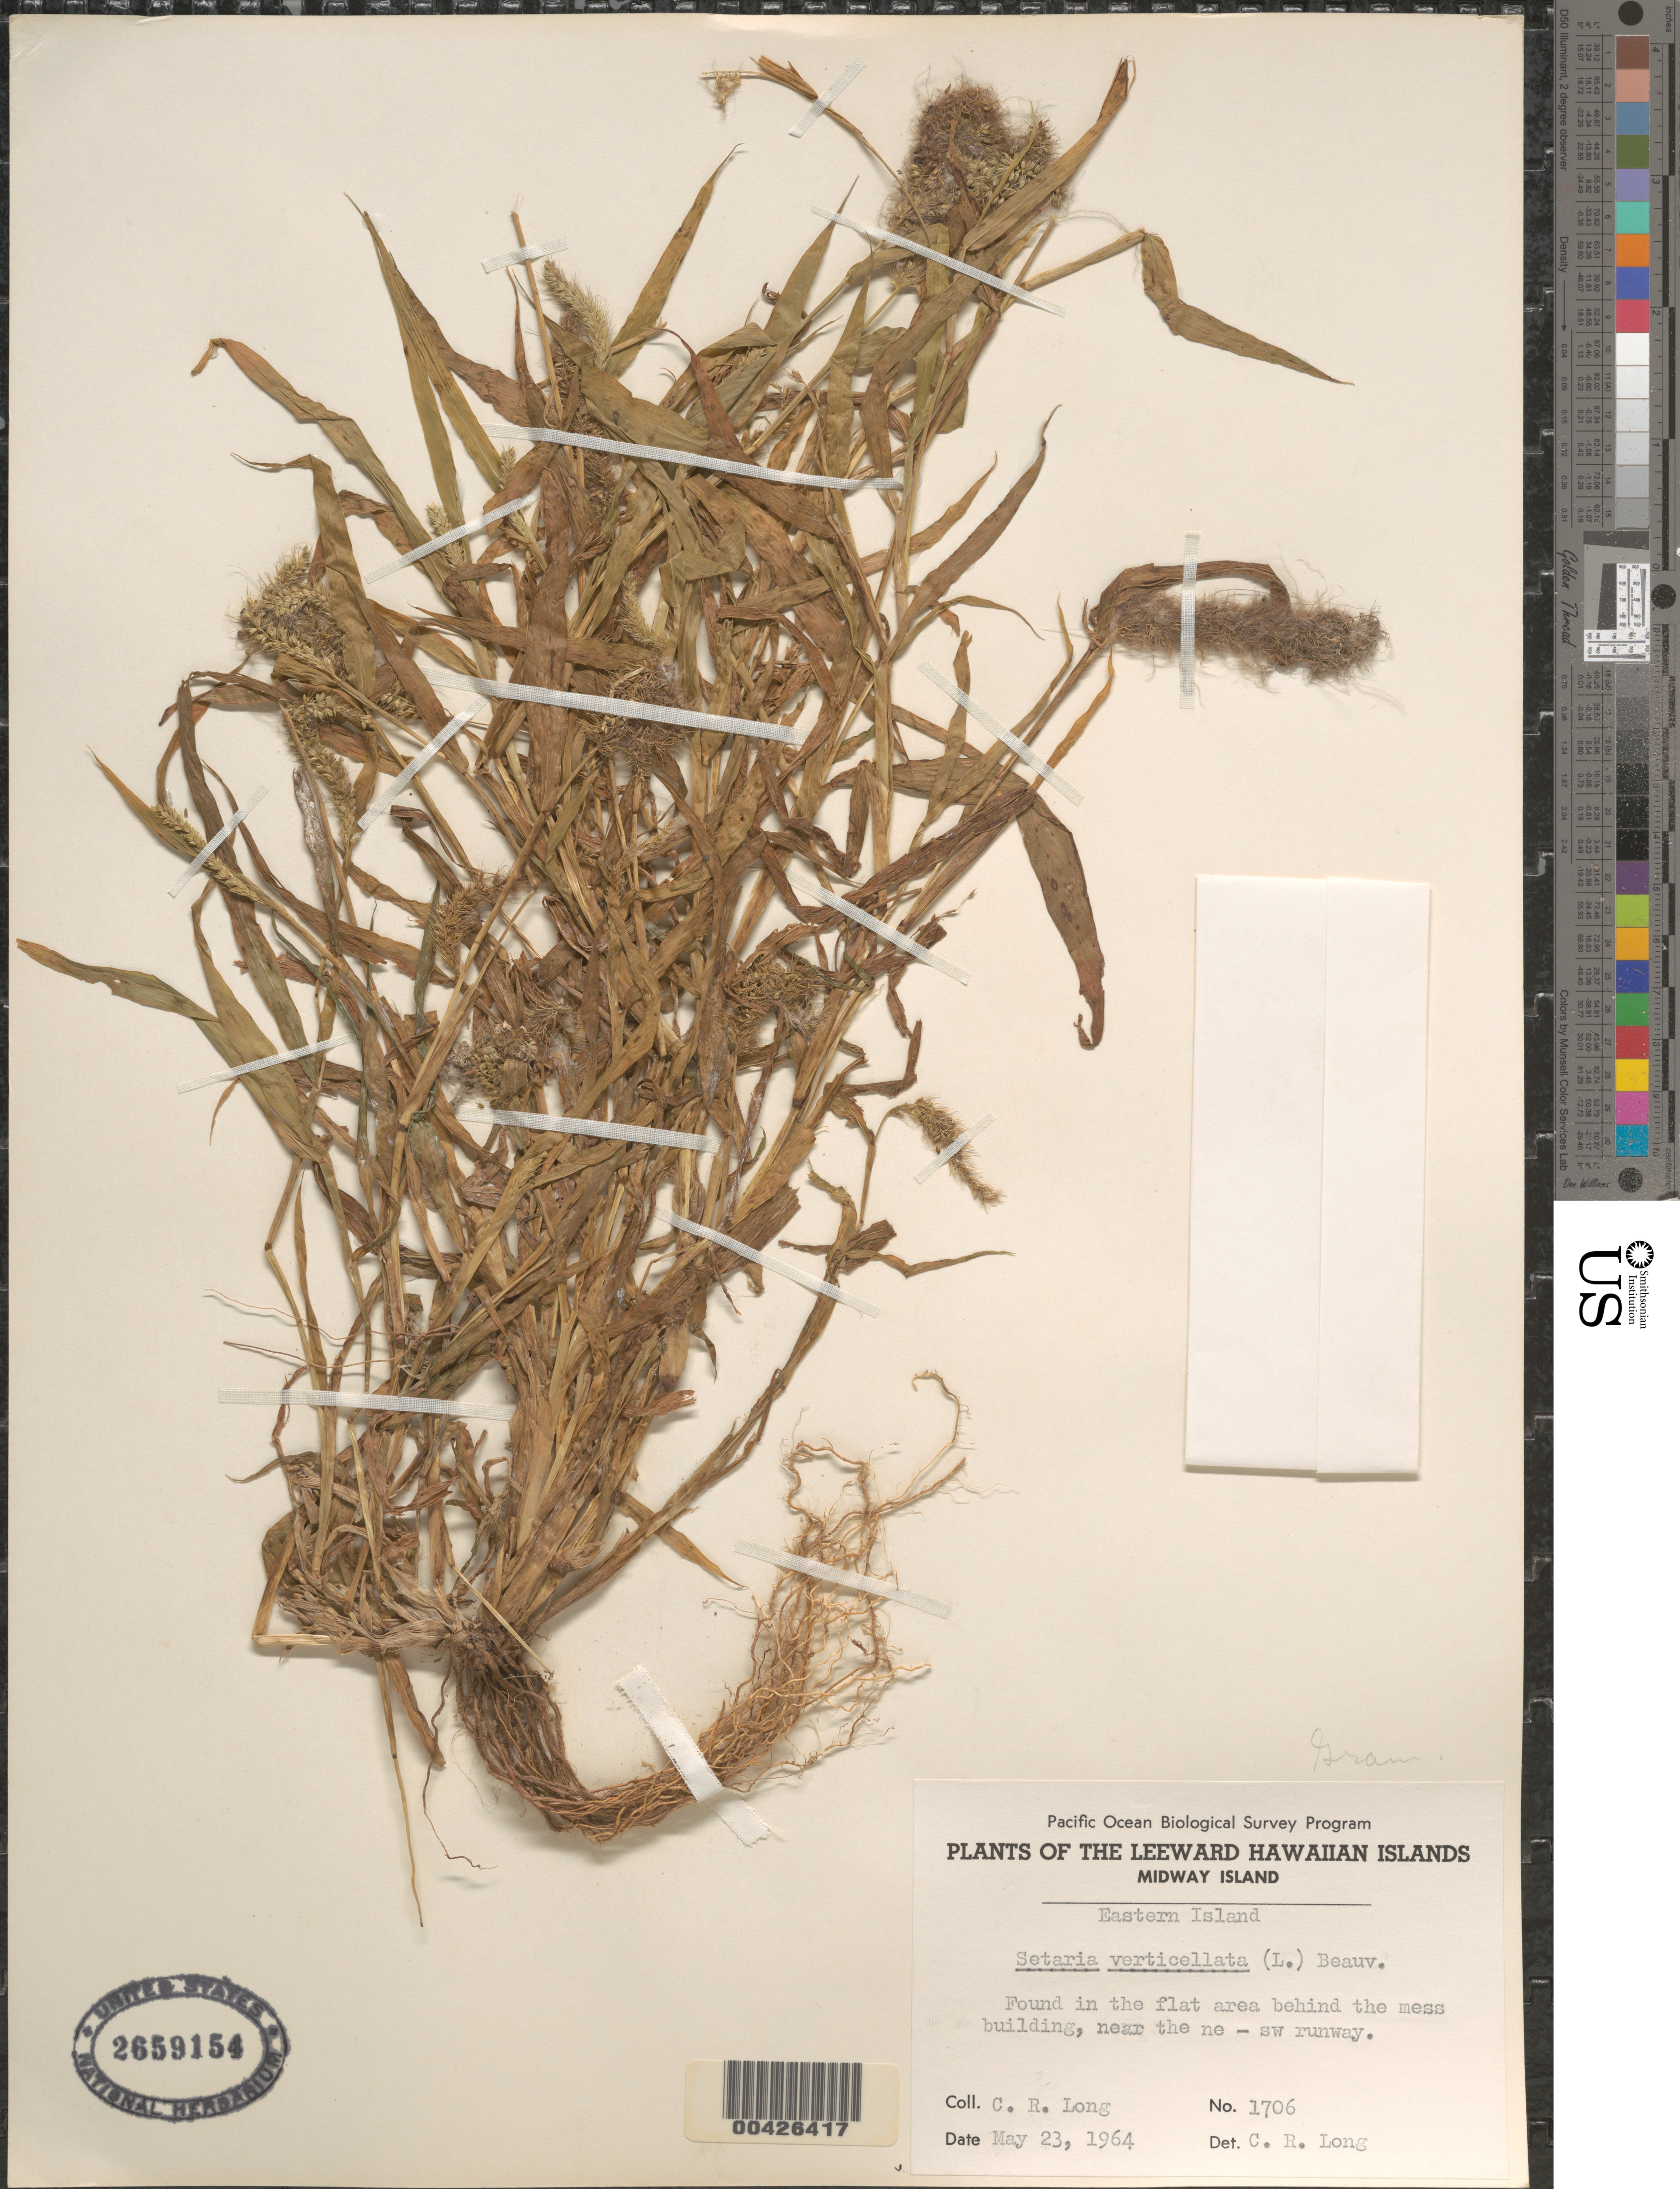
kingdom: Plantae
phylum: Tracheophyta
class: Liliopsida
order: Poales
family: Poaceae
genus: Setaria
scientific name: Setaria adhaerens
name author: (Forssk.) Chiov.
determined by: Wagner, W. L., (BOT), Smithsonian Institution - National Museum of Natural History (UNITED STATES)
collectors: C. Long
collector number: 1706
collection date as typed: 23 May 1964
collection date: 1964-05-23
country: U.S. Administered Pacific Islands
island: Eastern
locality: Behind the mess building, near the NE-SW runway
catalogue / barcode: US 2659154